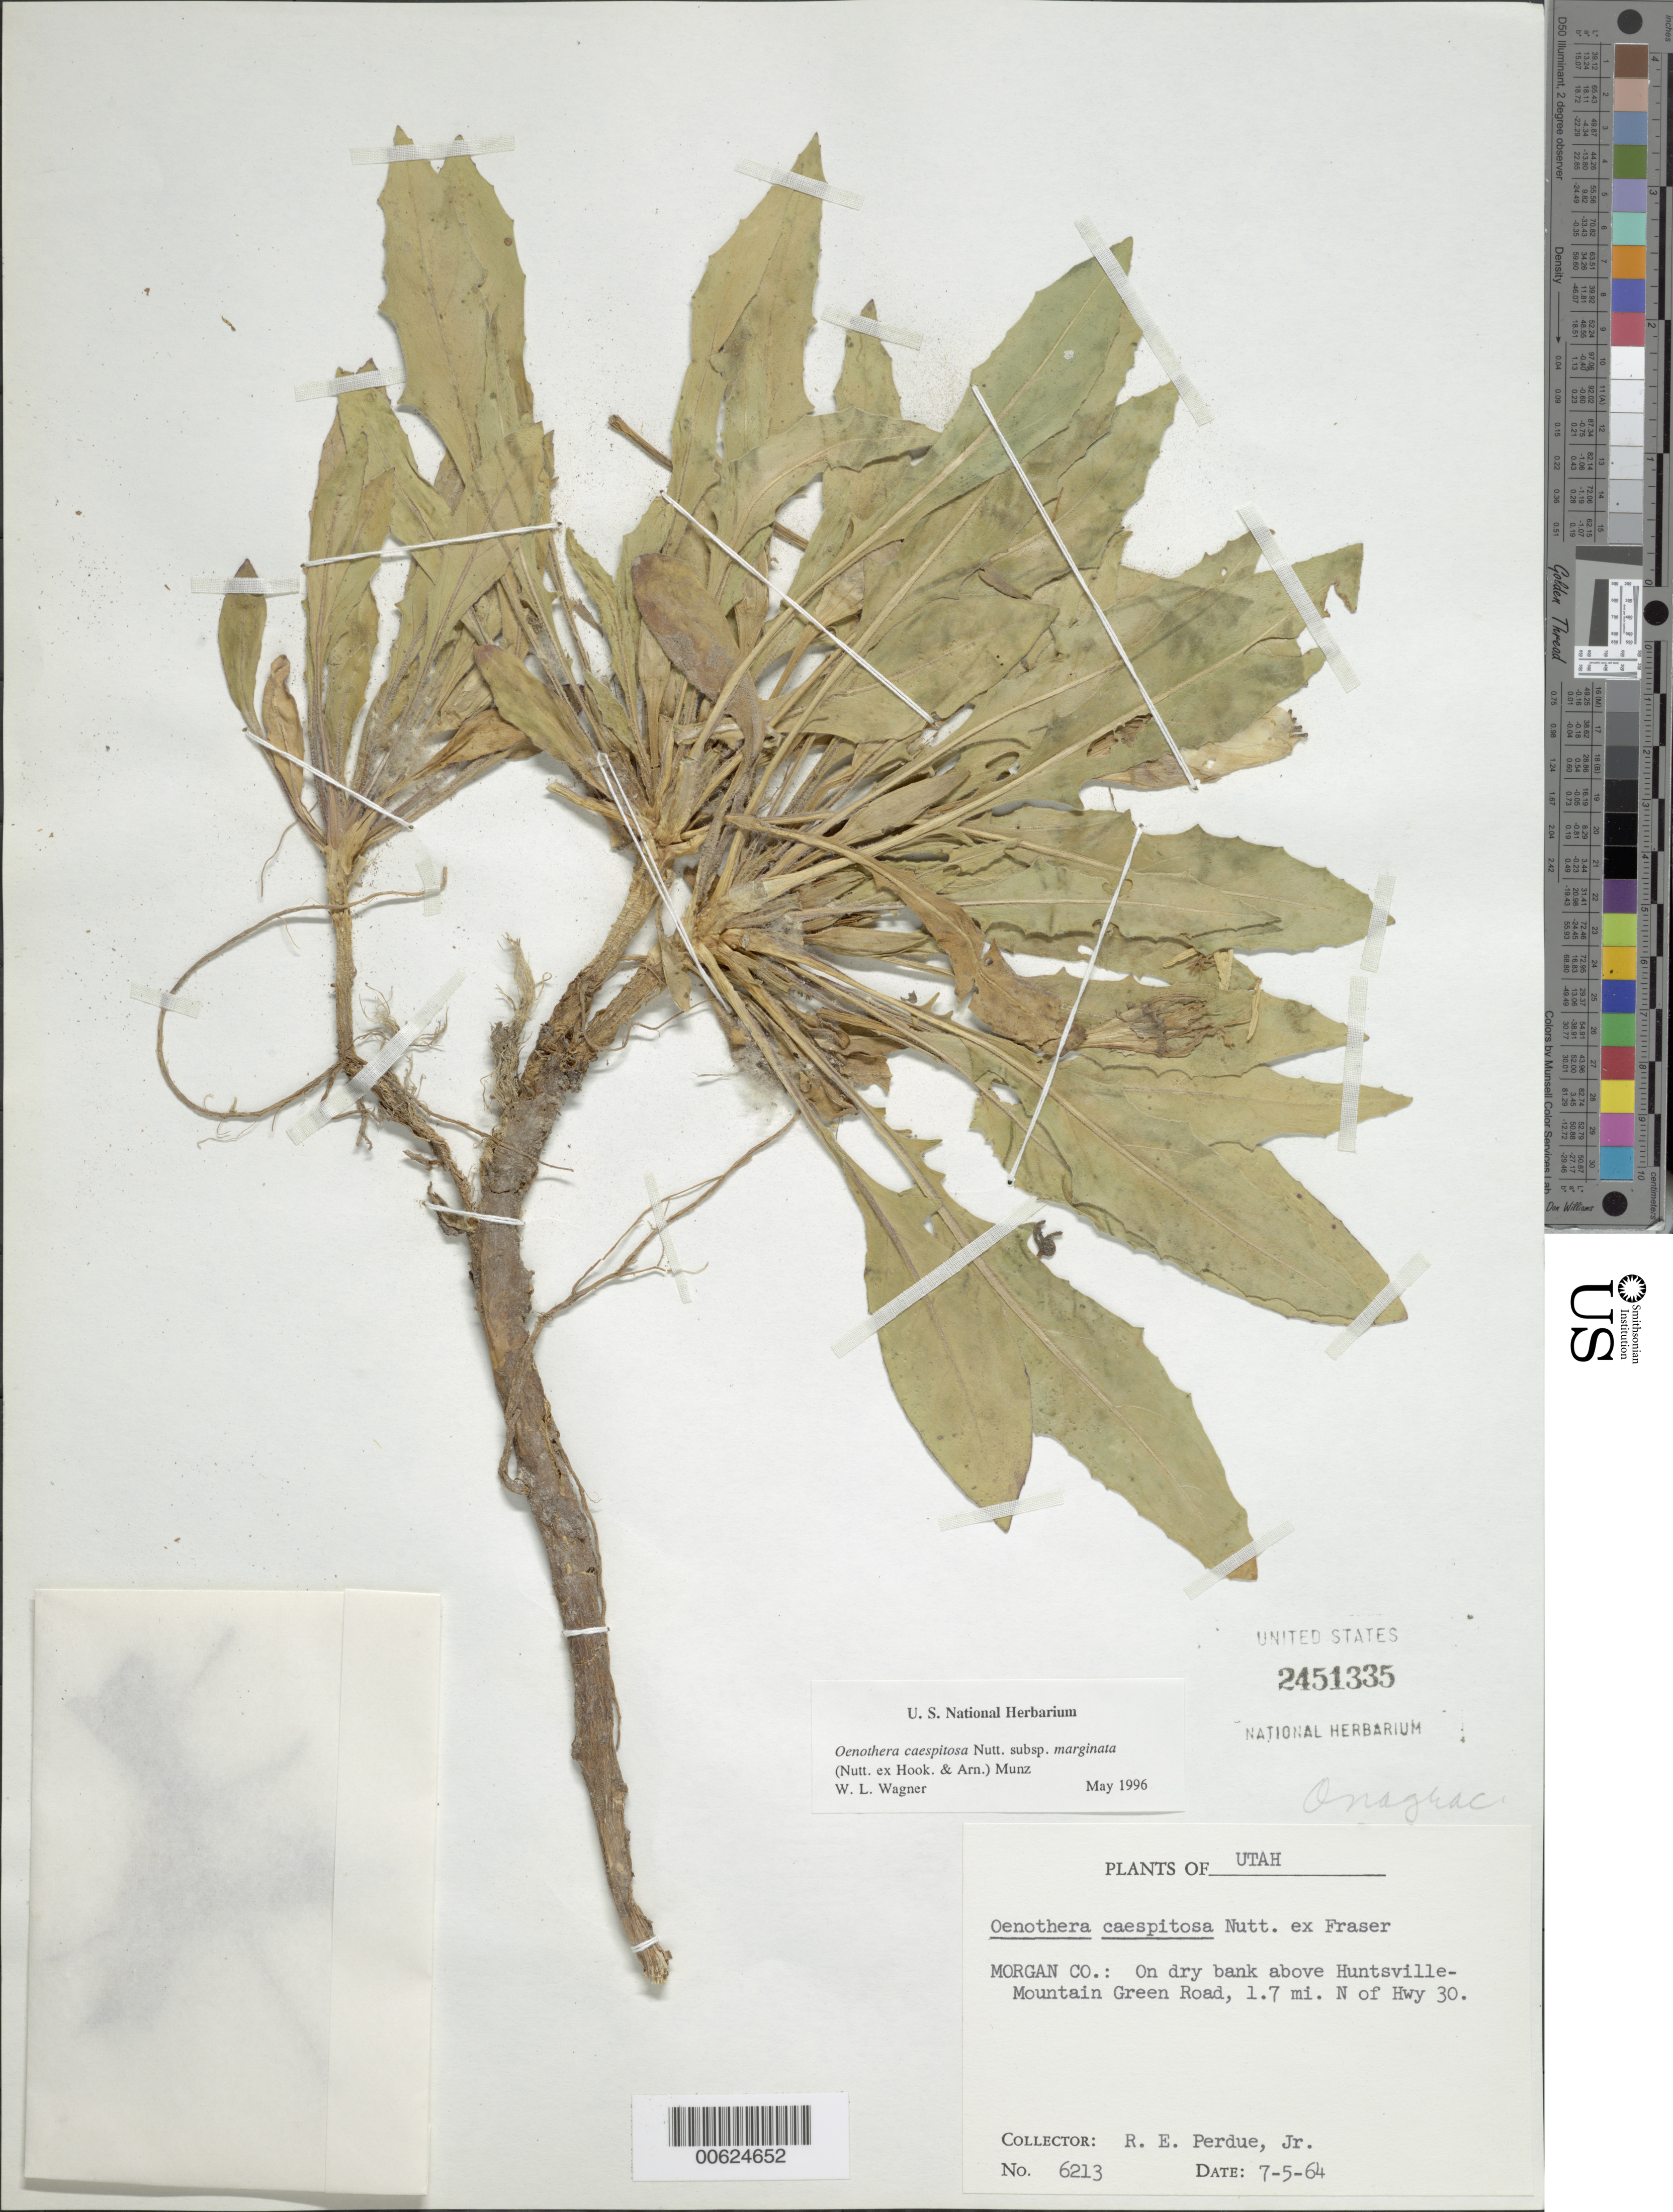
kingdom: Plantae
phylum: Tracheophyta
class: Magnoliopsida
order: Myrtales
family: Onagraceae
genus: Oenothera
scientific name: Oenothera cespitosa subsp. marginata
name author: (Nutt. ex Hook. & Arn.) Munz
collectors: R. E. Perdue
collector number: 6213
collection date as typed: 07 May 1964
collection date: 1964-05-07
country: United States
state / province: Utah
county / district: Morgan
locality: Above Huntsville-Mountain Green Road, N of Hwy 30.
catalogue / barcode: US 2451335